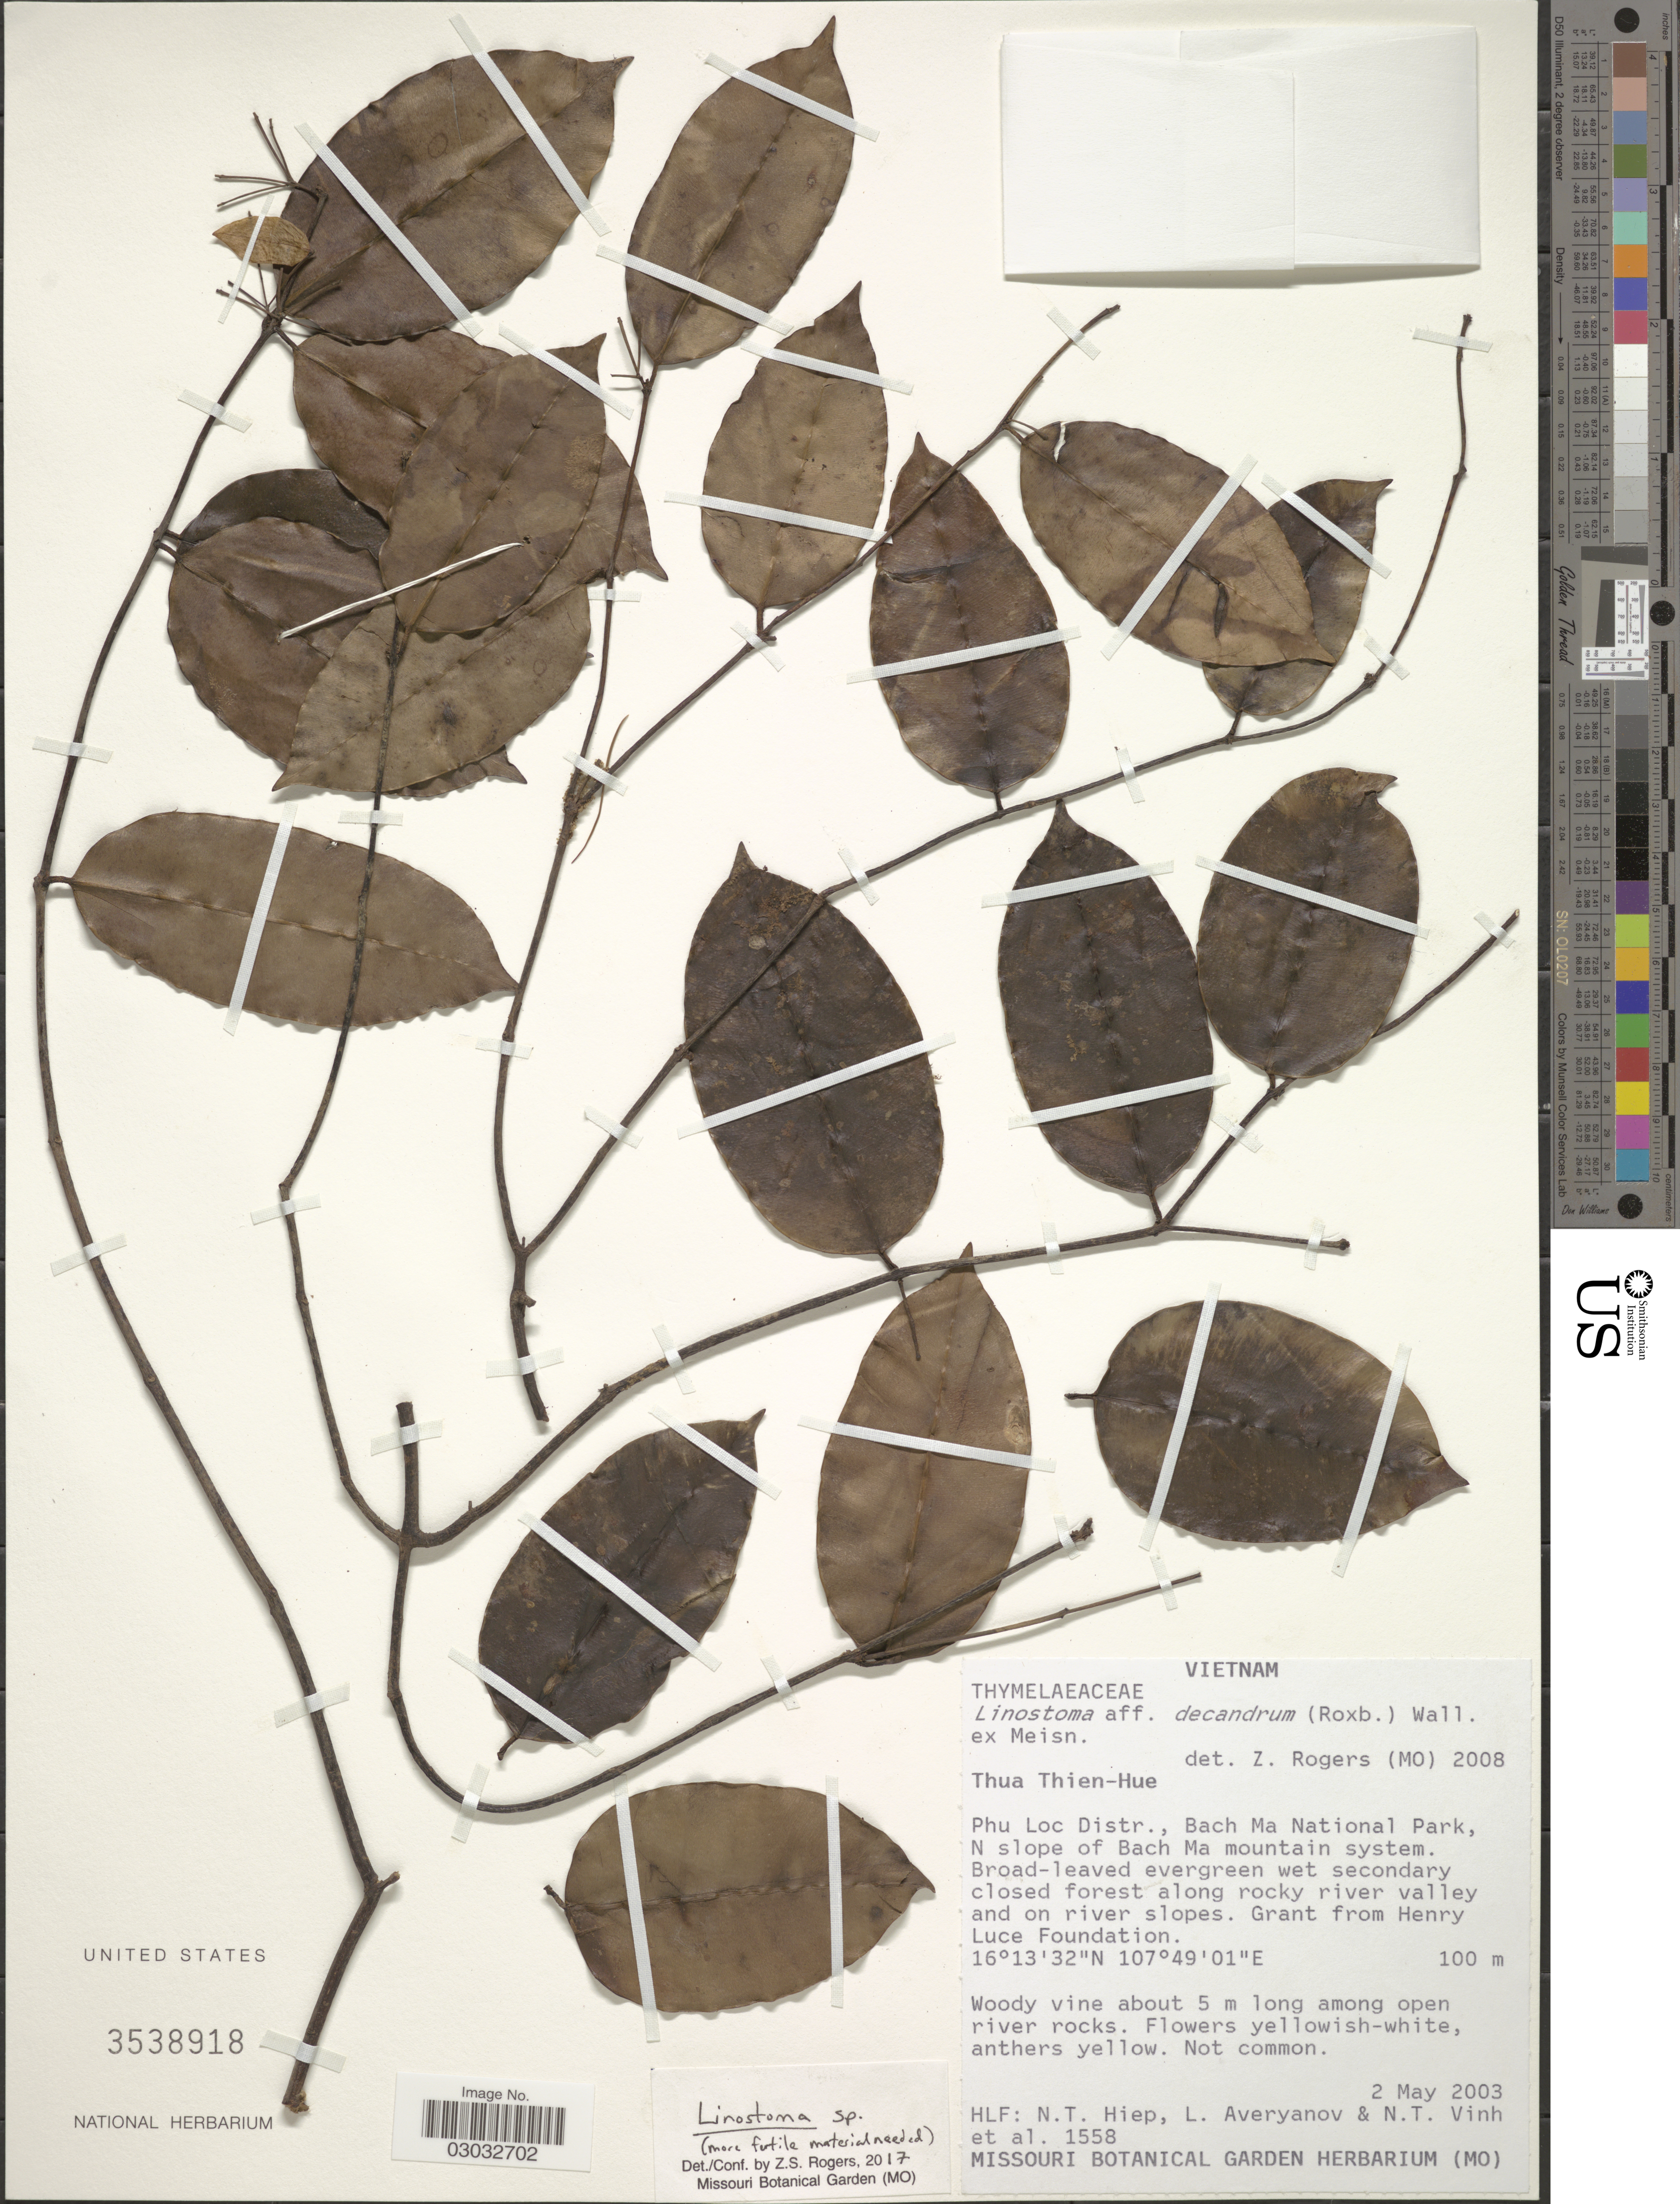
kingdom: Plantae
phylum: Tracheophyta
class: Magnoliopsida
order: Malvales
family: Thymelaeaceae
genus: Linostoma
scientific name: Linostoma sp.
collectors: N. T. Hiep, L. Averyanov, N. Vinh & et al.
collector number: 1558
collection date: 2003-05-02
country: Vietnam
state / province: Thua Thien-Hue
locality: Phu Loc Distr., Bach Ma National Park, N slope of Bach Ma mountain system.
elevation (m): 30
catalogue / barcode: US 3538918